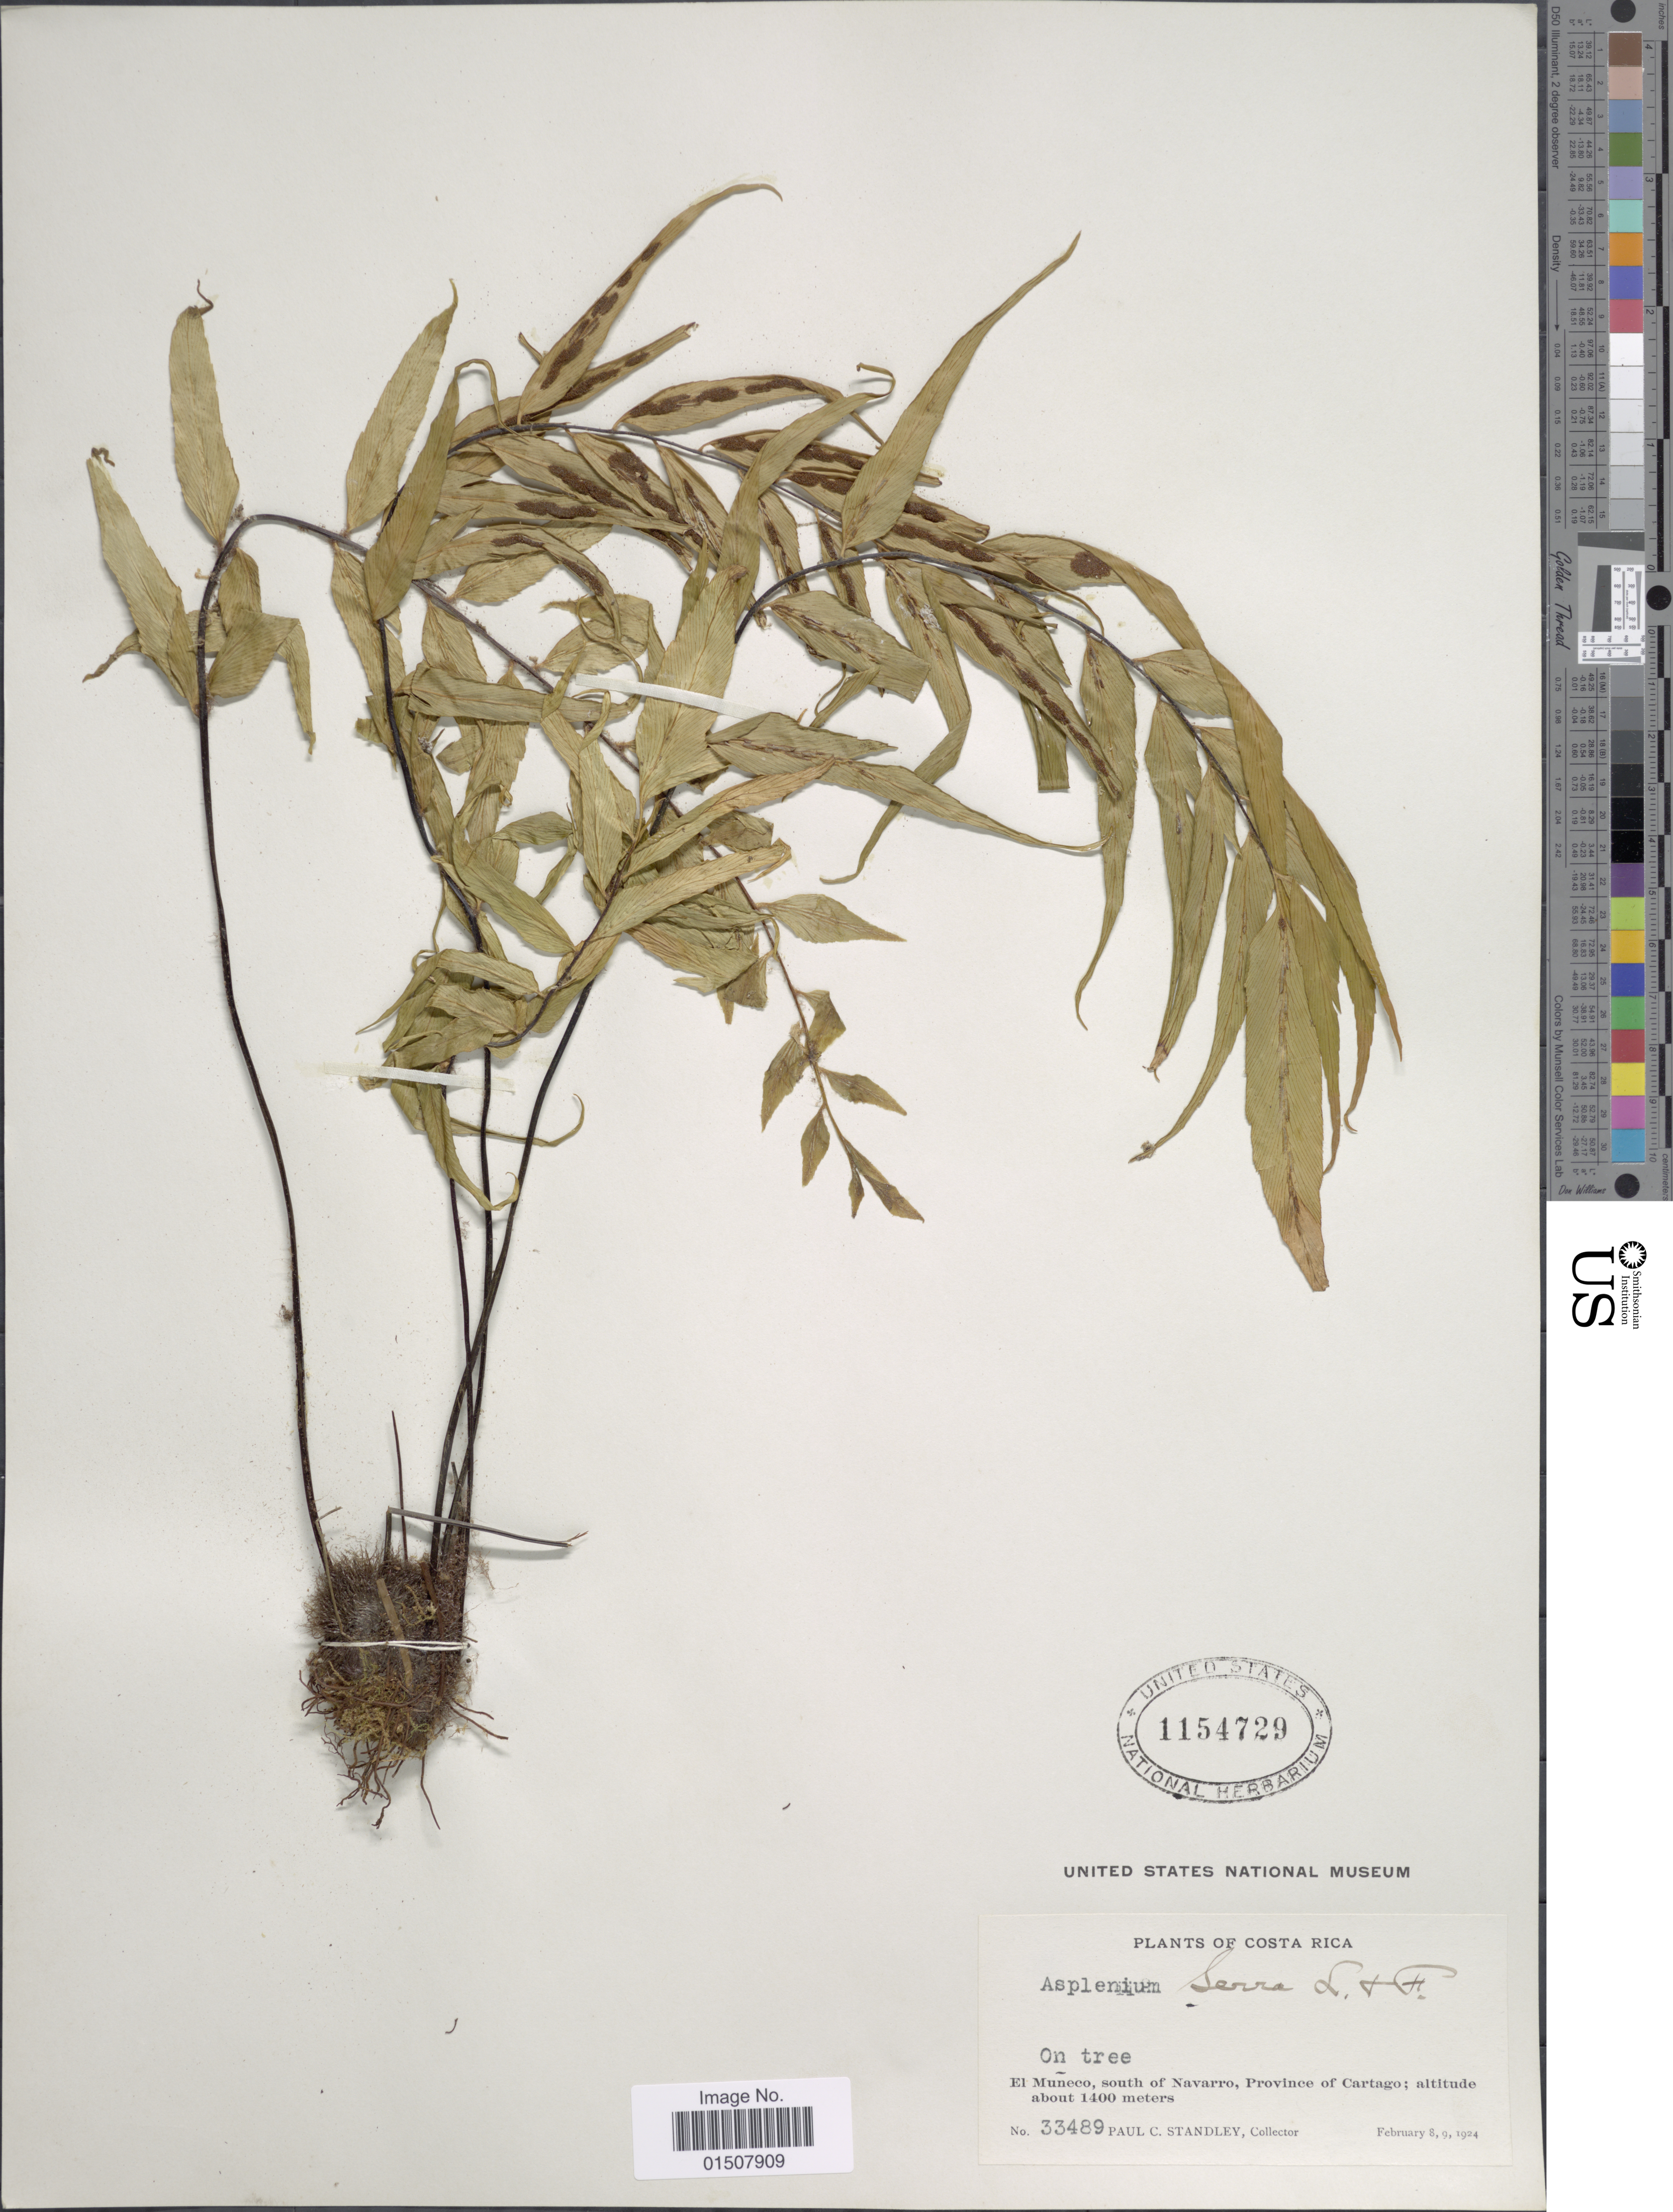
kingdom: Plantae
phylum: Tracheophyta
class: Polypodiopsida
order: Polypodiales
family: Aspleniaceae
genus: Asplenium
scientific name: Asplenium serra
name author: Langsd. & Fisch.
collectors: P. C. Standley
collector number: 33489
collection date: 1924-02-08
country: Costa Rica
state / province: Cartago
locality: El Muñeco, south of Navarro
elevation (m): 1400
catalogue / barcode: US 1154729